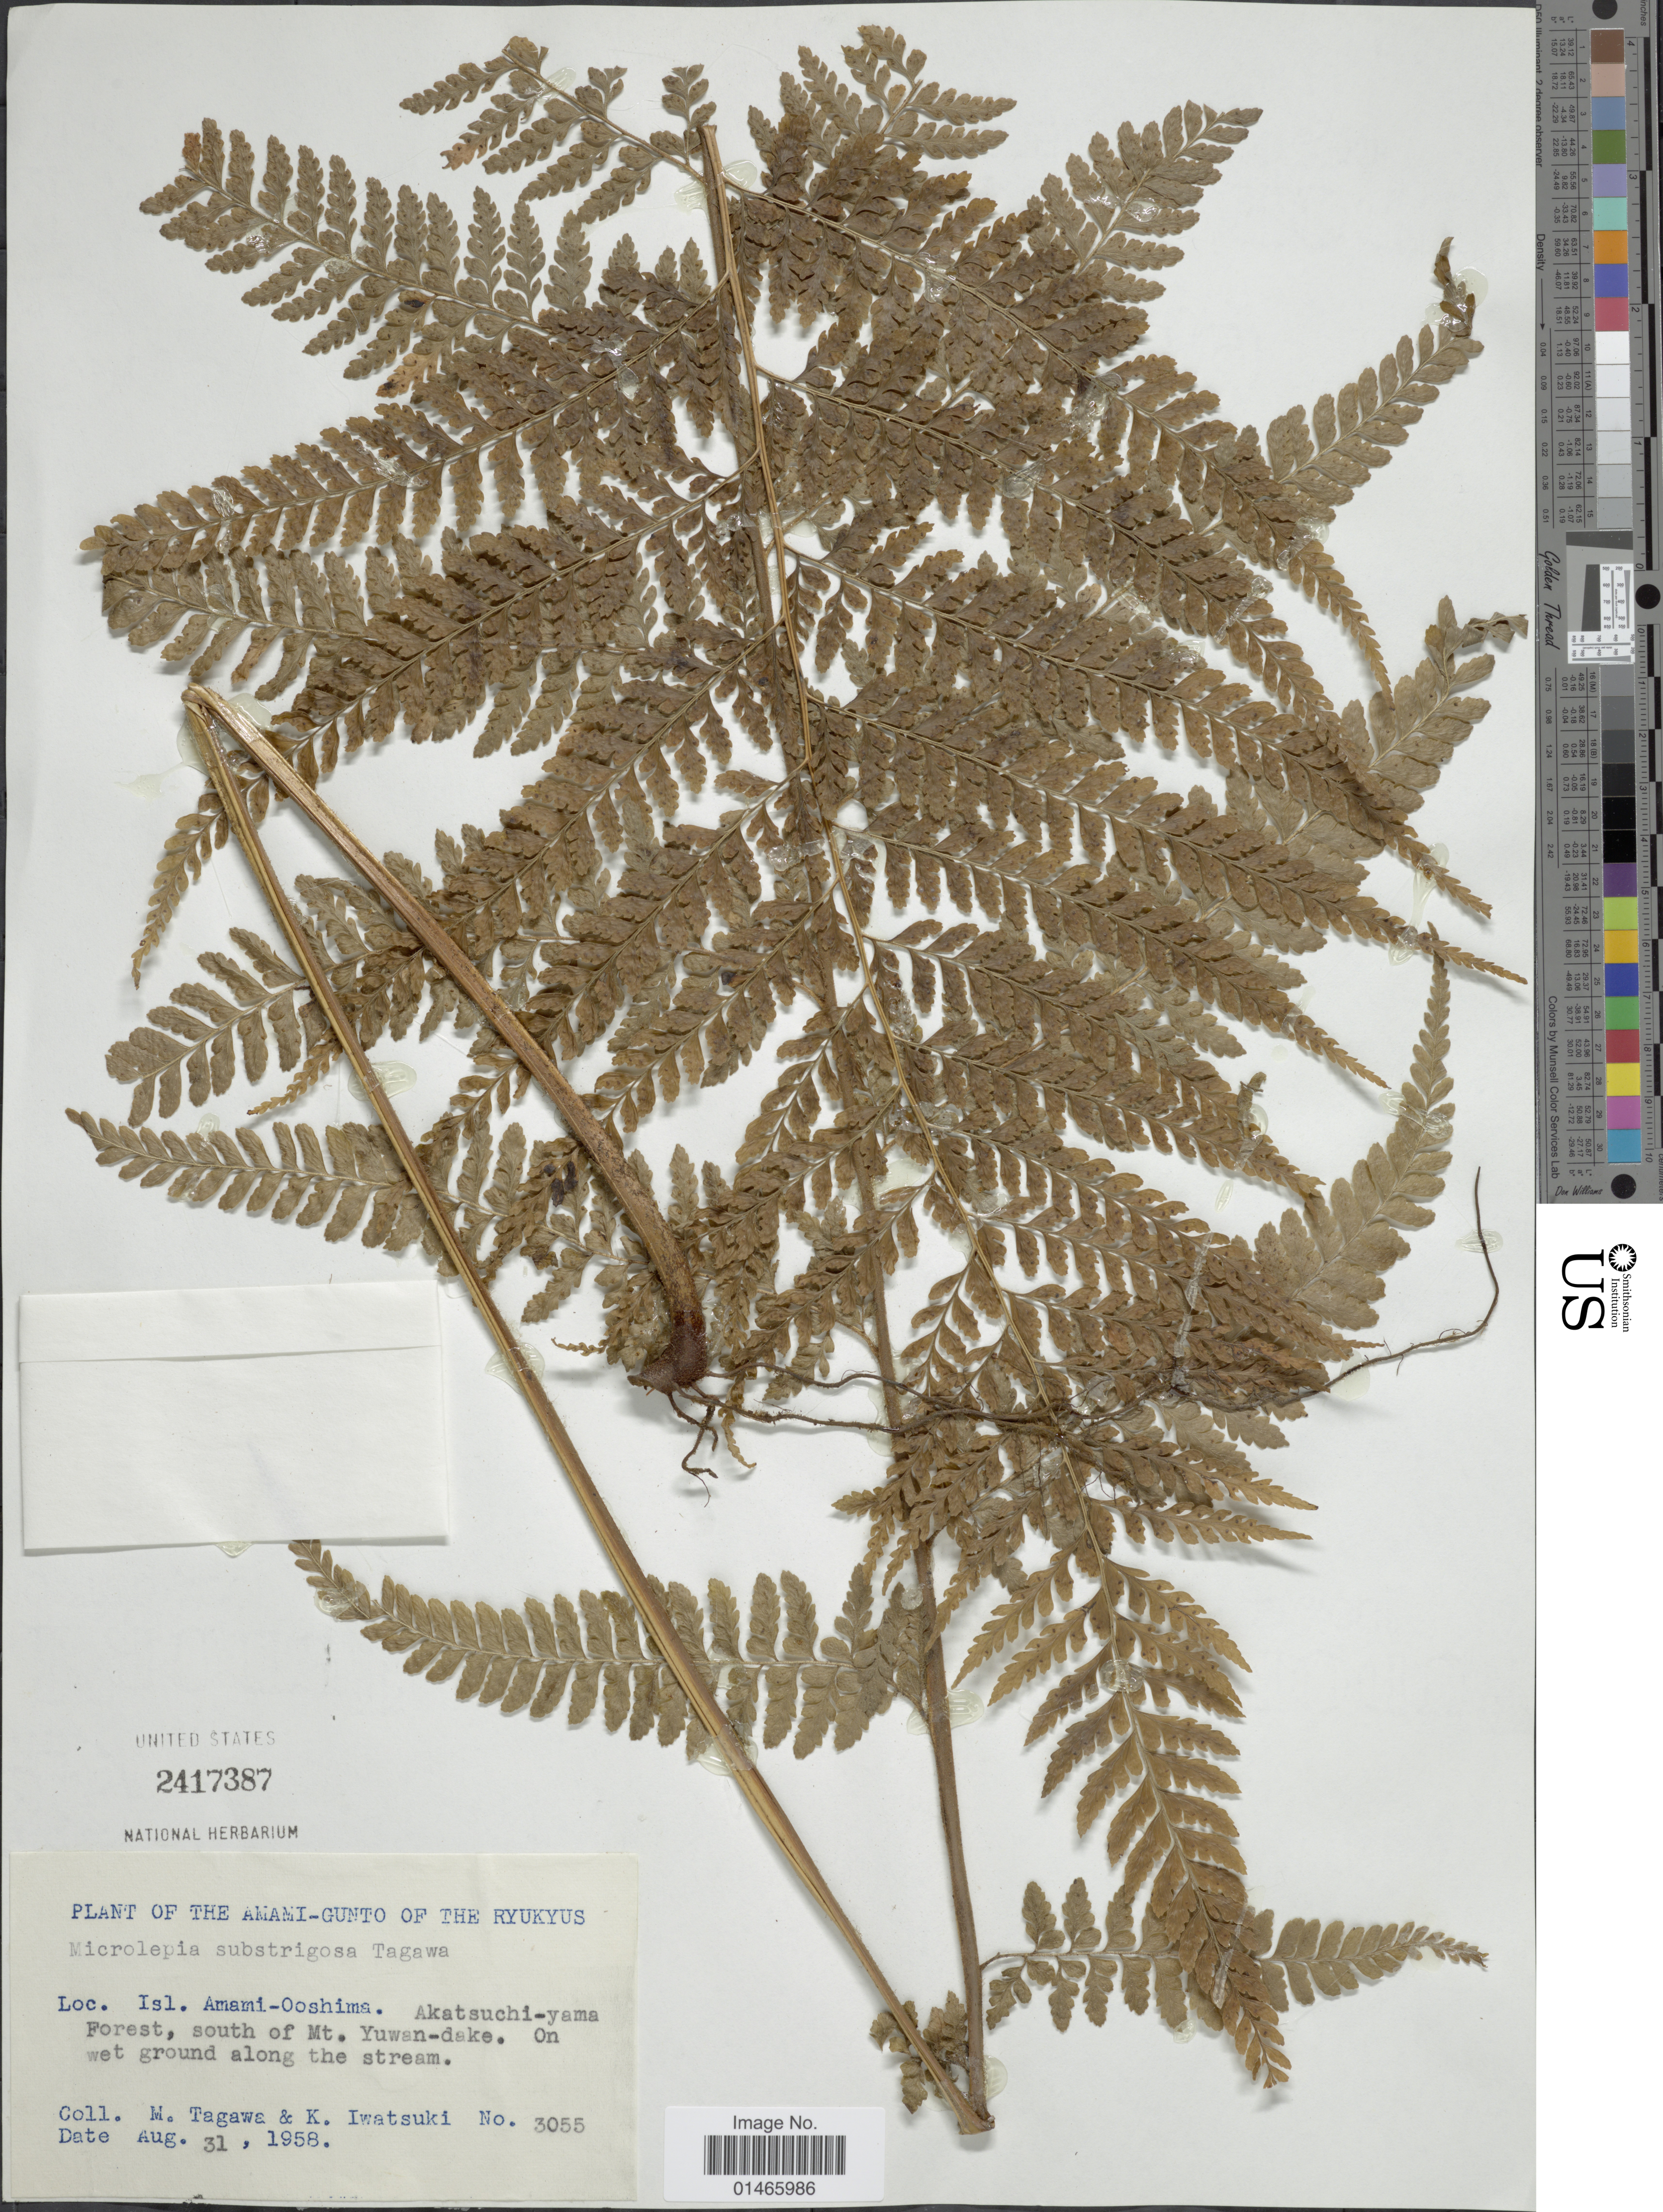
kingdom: Plantae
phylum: Tracheophyta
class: Polypodiopsida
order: Polypodiales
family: Dennstaedtiaceae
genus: Microlepia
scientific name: Microlepia substrigosa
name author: Tagawa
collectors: M. Tagawa & K. Iwatsuki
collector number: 3055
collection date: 1958-08-31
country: Japan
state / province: Okinawa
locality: Isl. Amami-Ooshima, Akatsuchi-yama Forest, south of Mt. Yuwan-dake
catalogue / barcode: US 2417387